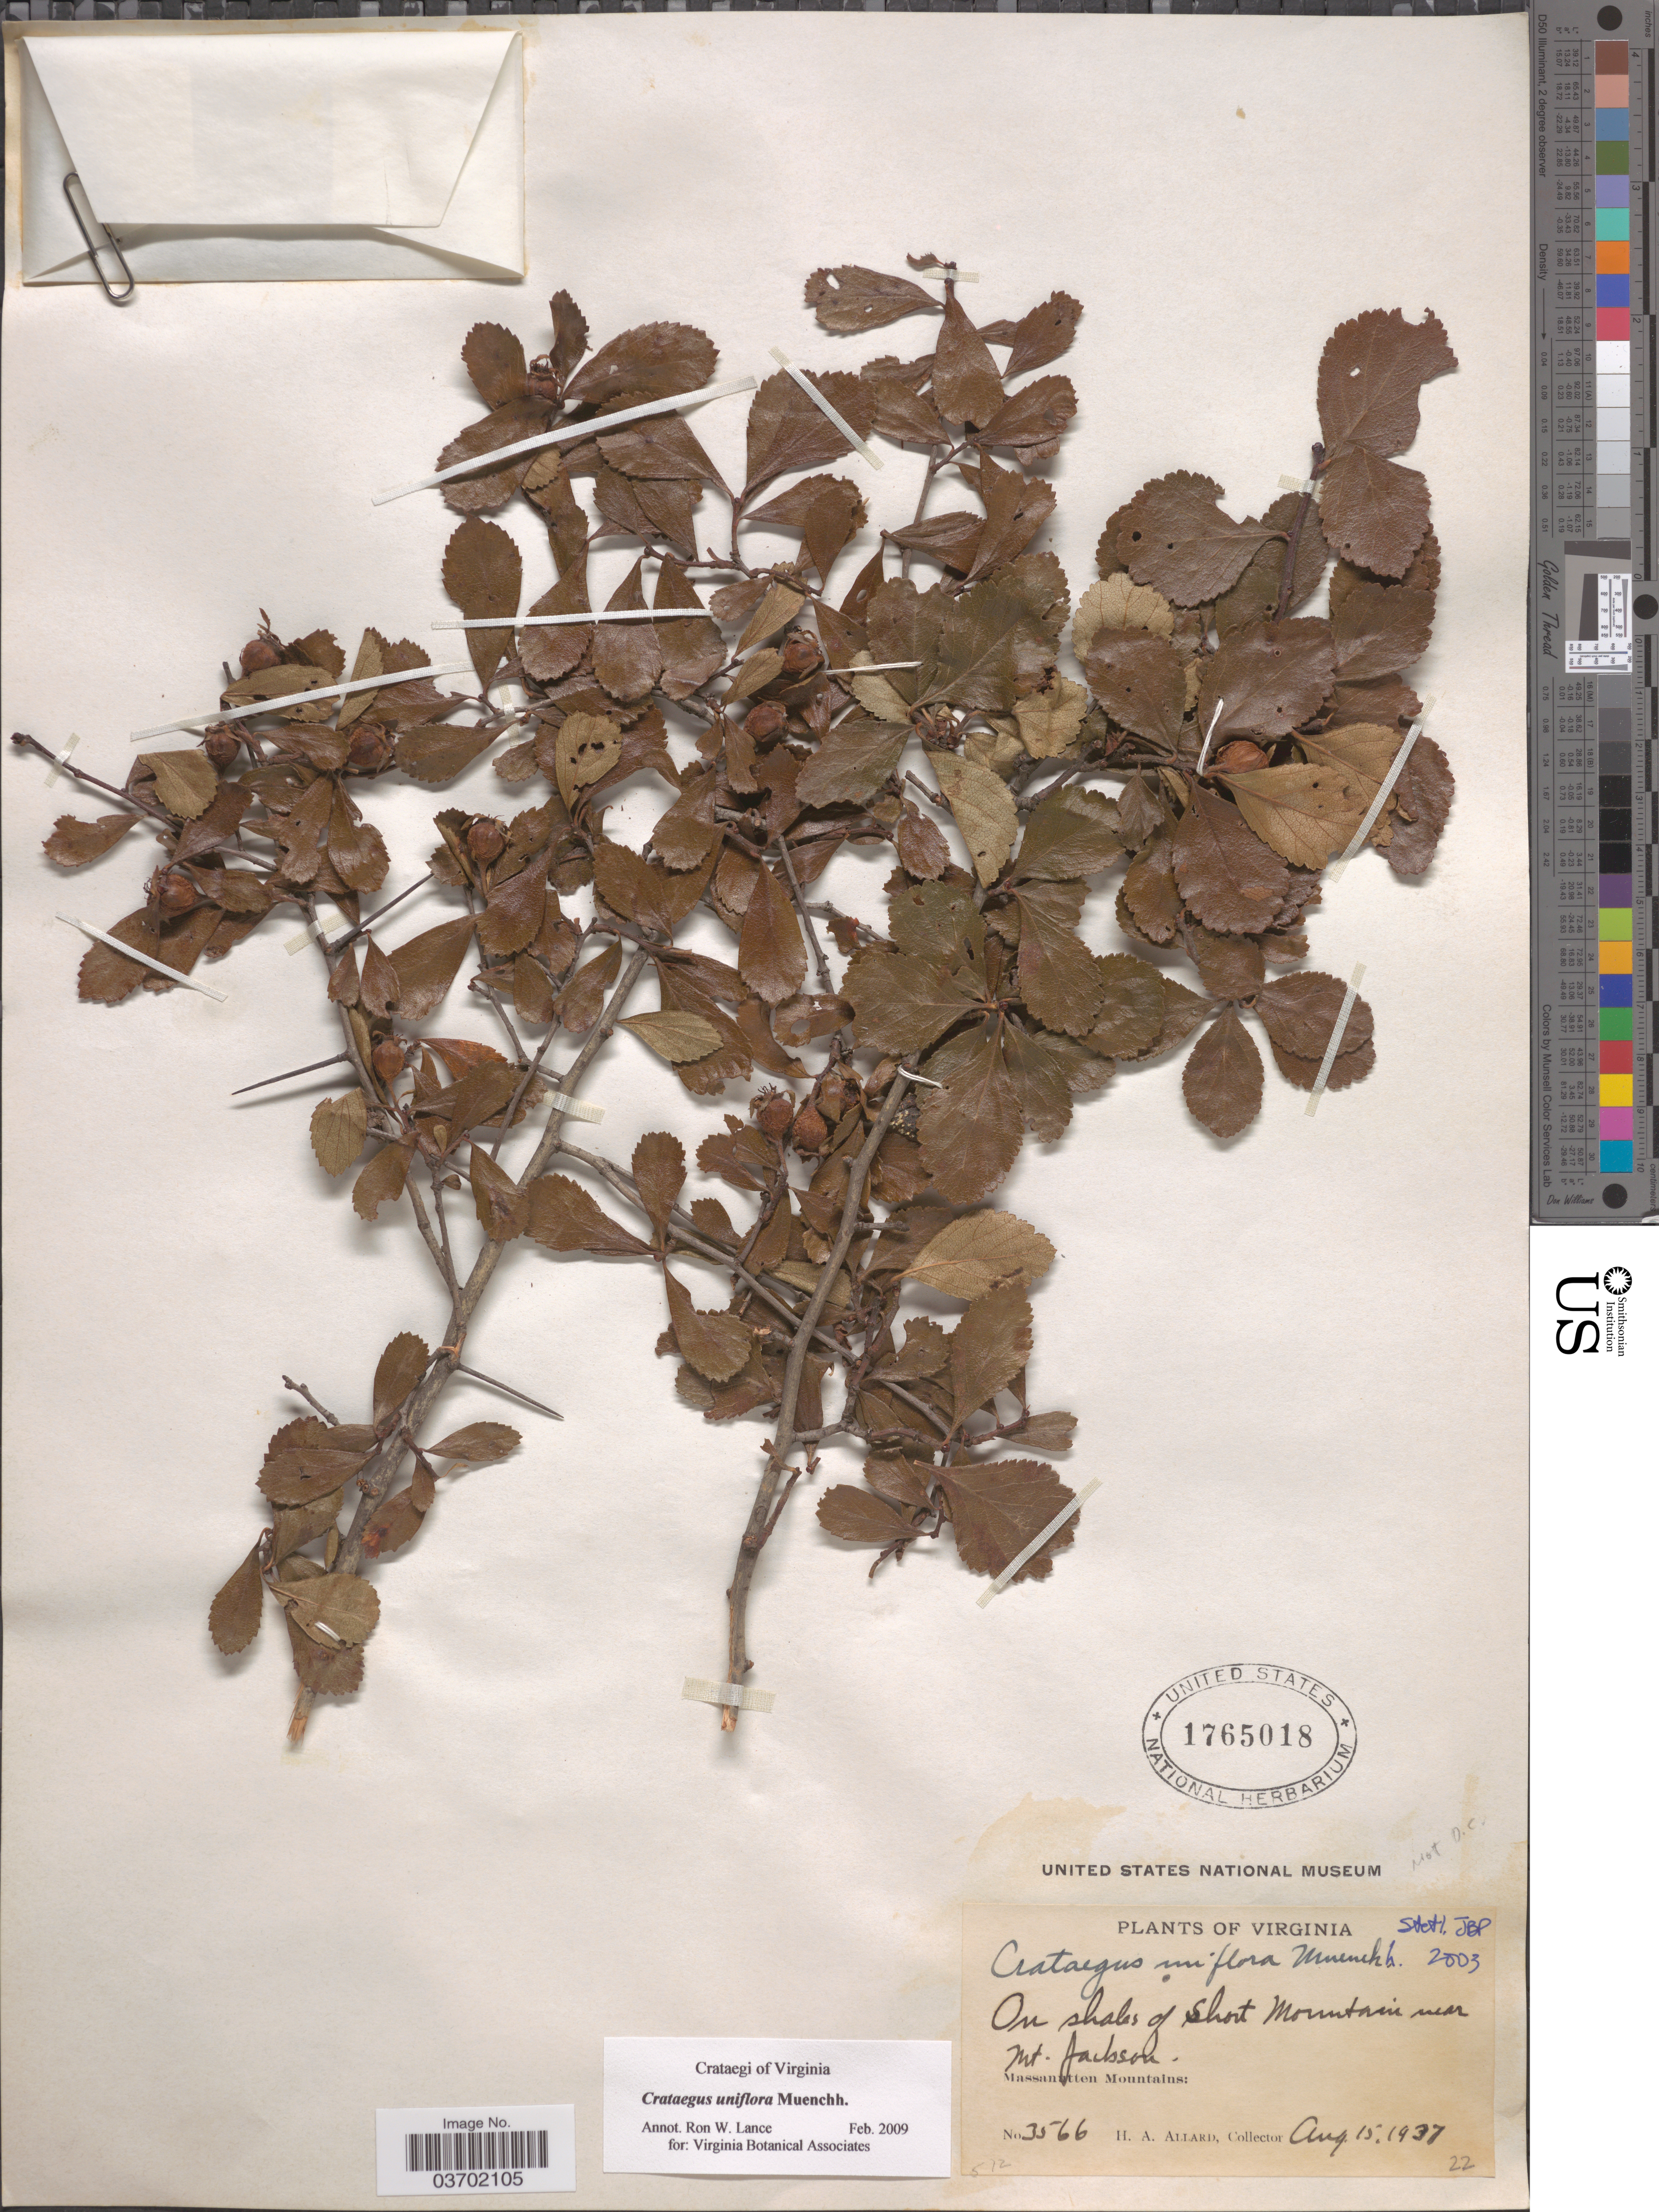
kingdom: Plantae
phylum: Tracheophyta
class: Magnoliopsida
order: Rosales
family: Rosaceae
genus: Crataegus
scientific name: Crataegus uniflora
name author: Münchh.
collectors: H. A. Allard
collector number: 3566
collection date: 1937-08-15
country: United States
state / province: Virginia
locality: On shales of Short Mountain near Mt. Jackson. Massanutten Mountains.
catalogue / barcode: US 1765018